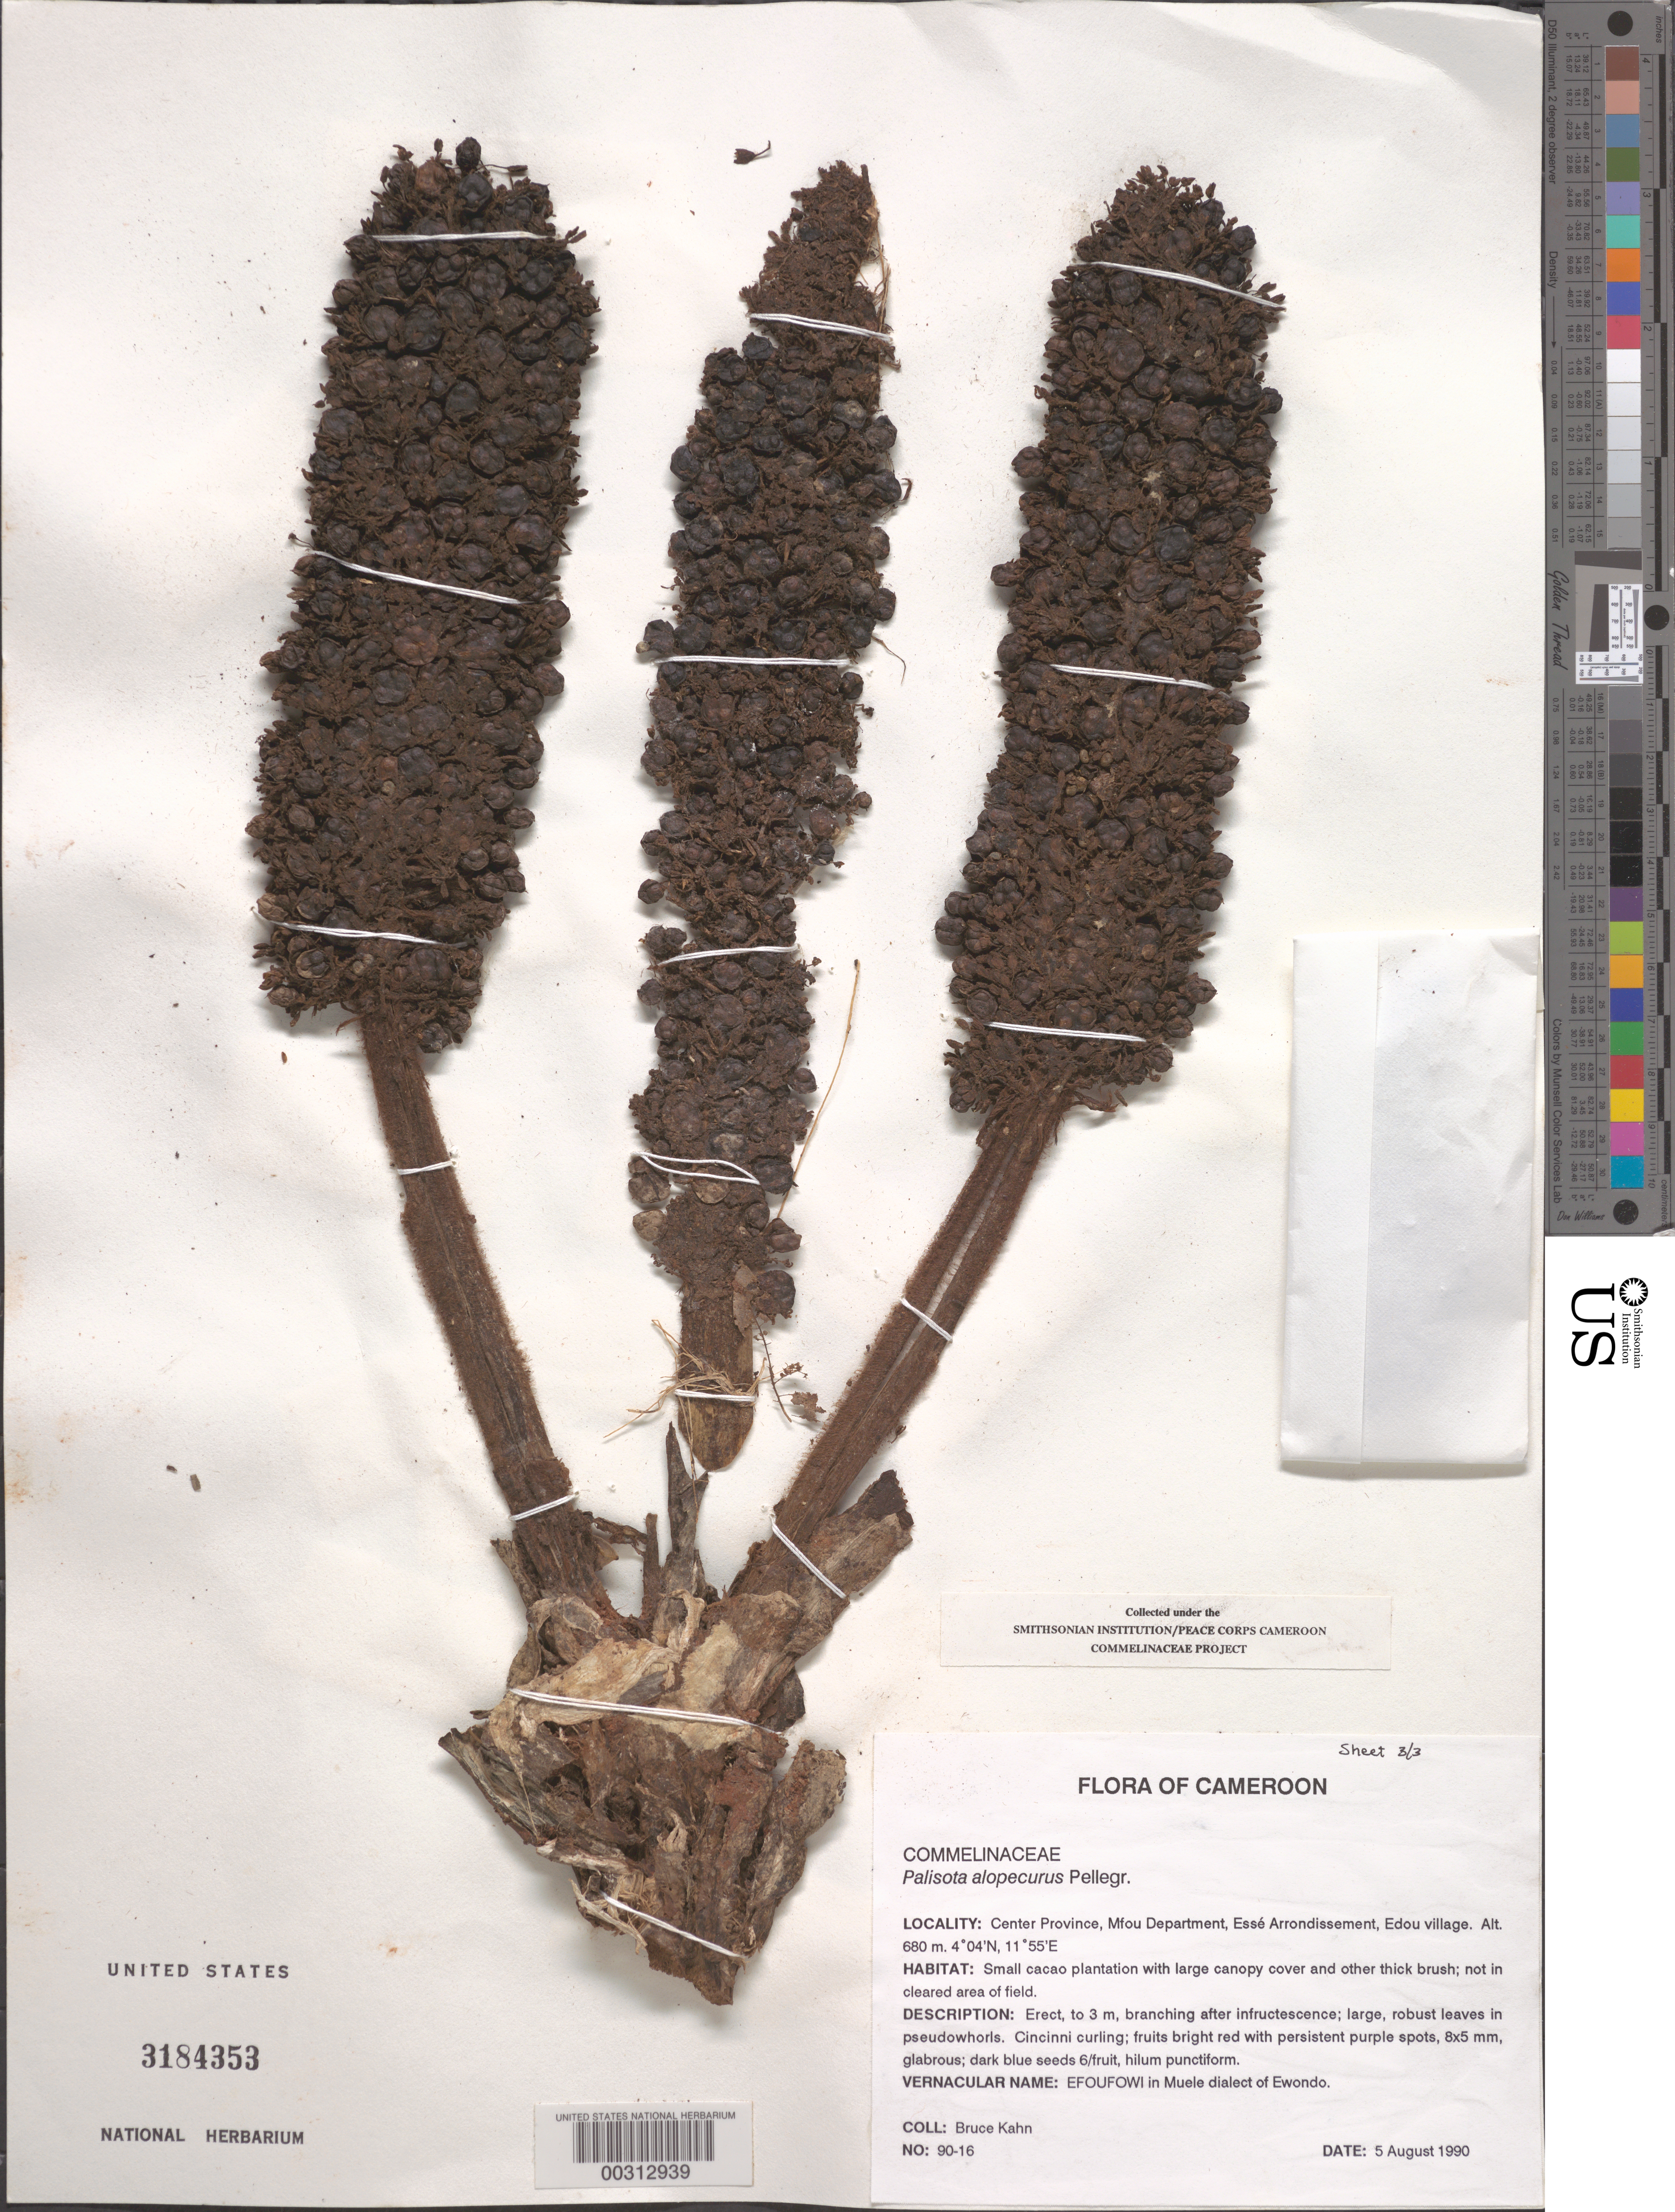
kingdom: Plantae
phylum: Tracheophyta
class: Liliopsida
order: Commelinales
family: Commelinaceae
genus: Palisota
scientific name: Palisota alopecurus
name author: Pellegr.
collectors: B. Kahn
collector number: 90-16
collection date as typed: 05 Aug 1990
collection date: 1990-08-05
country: Cameroon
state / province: Centre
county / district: Méfou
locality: Esse arrondissement, edou village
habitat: Small cacao plantation with large canopy cover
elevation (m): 680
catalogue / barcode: US 3184353